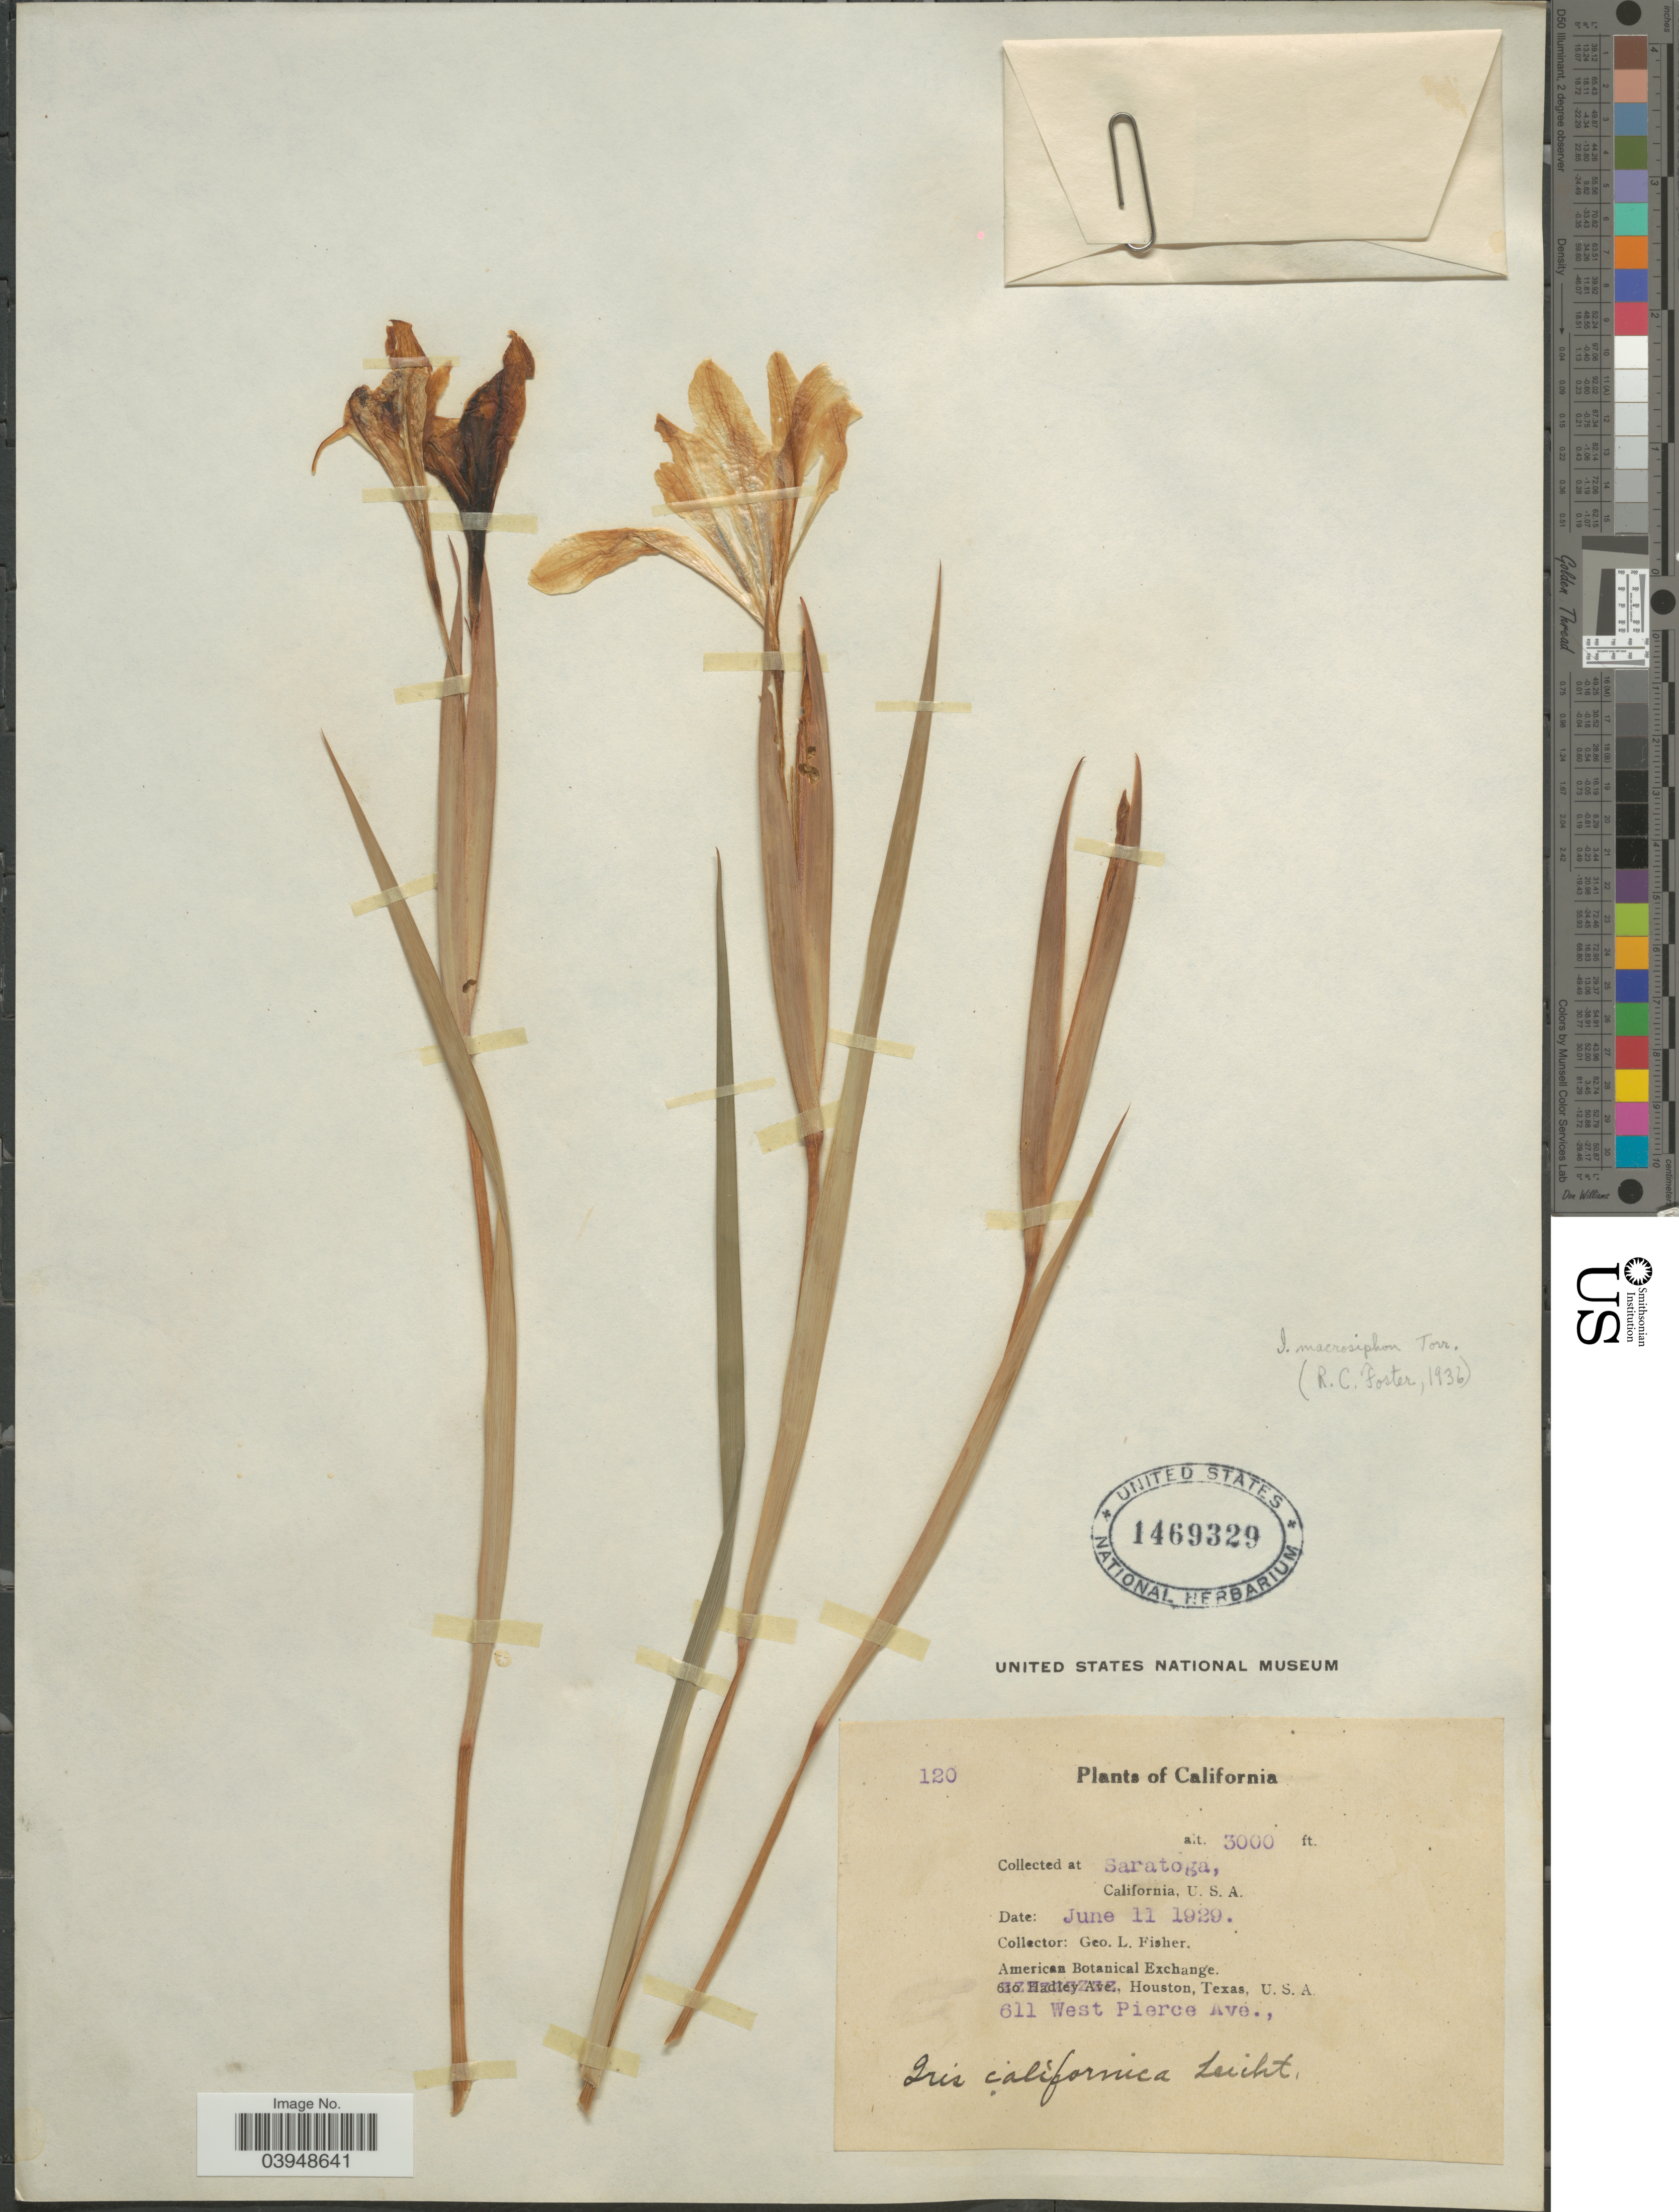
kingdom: Plantae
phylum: Tracheophyta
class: Liliopsida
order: Asparagales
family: Iridaceae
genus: Iris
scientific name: Iris macrosiphon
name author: Torr.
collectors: G. L. Fisher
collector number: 120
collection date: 1929-06-11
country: United States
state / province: California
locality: Saratoga.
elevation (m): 914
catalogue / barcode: US 1469329